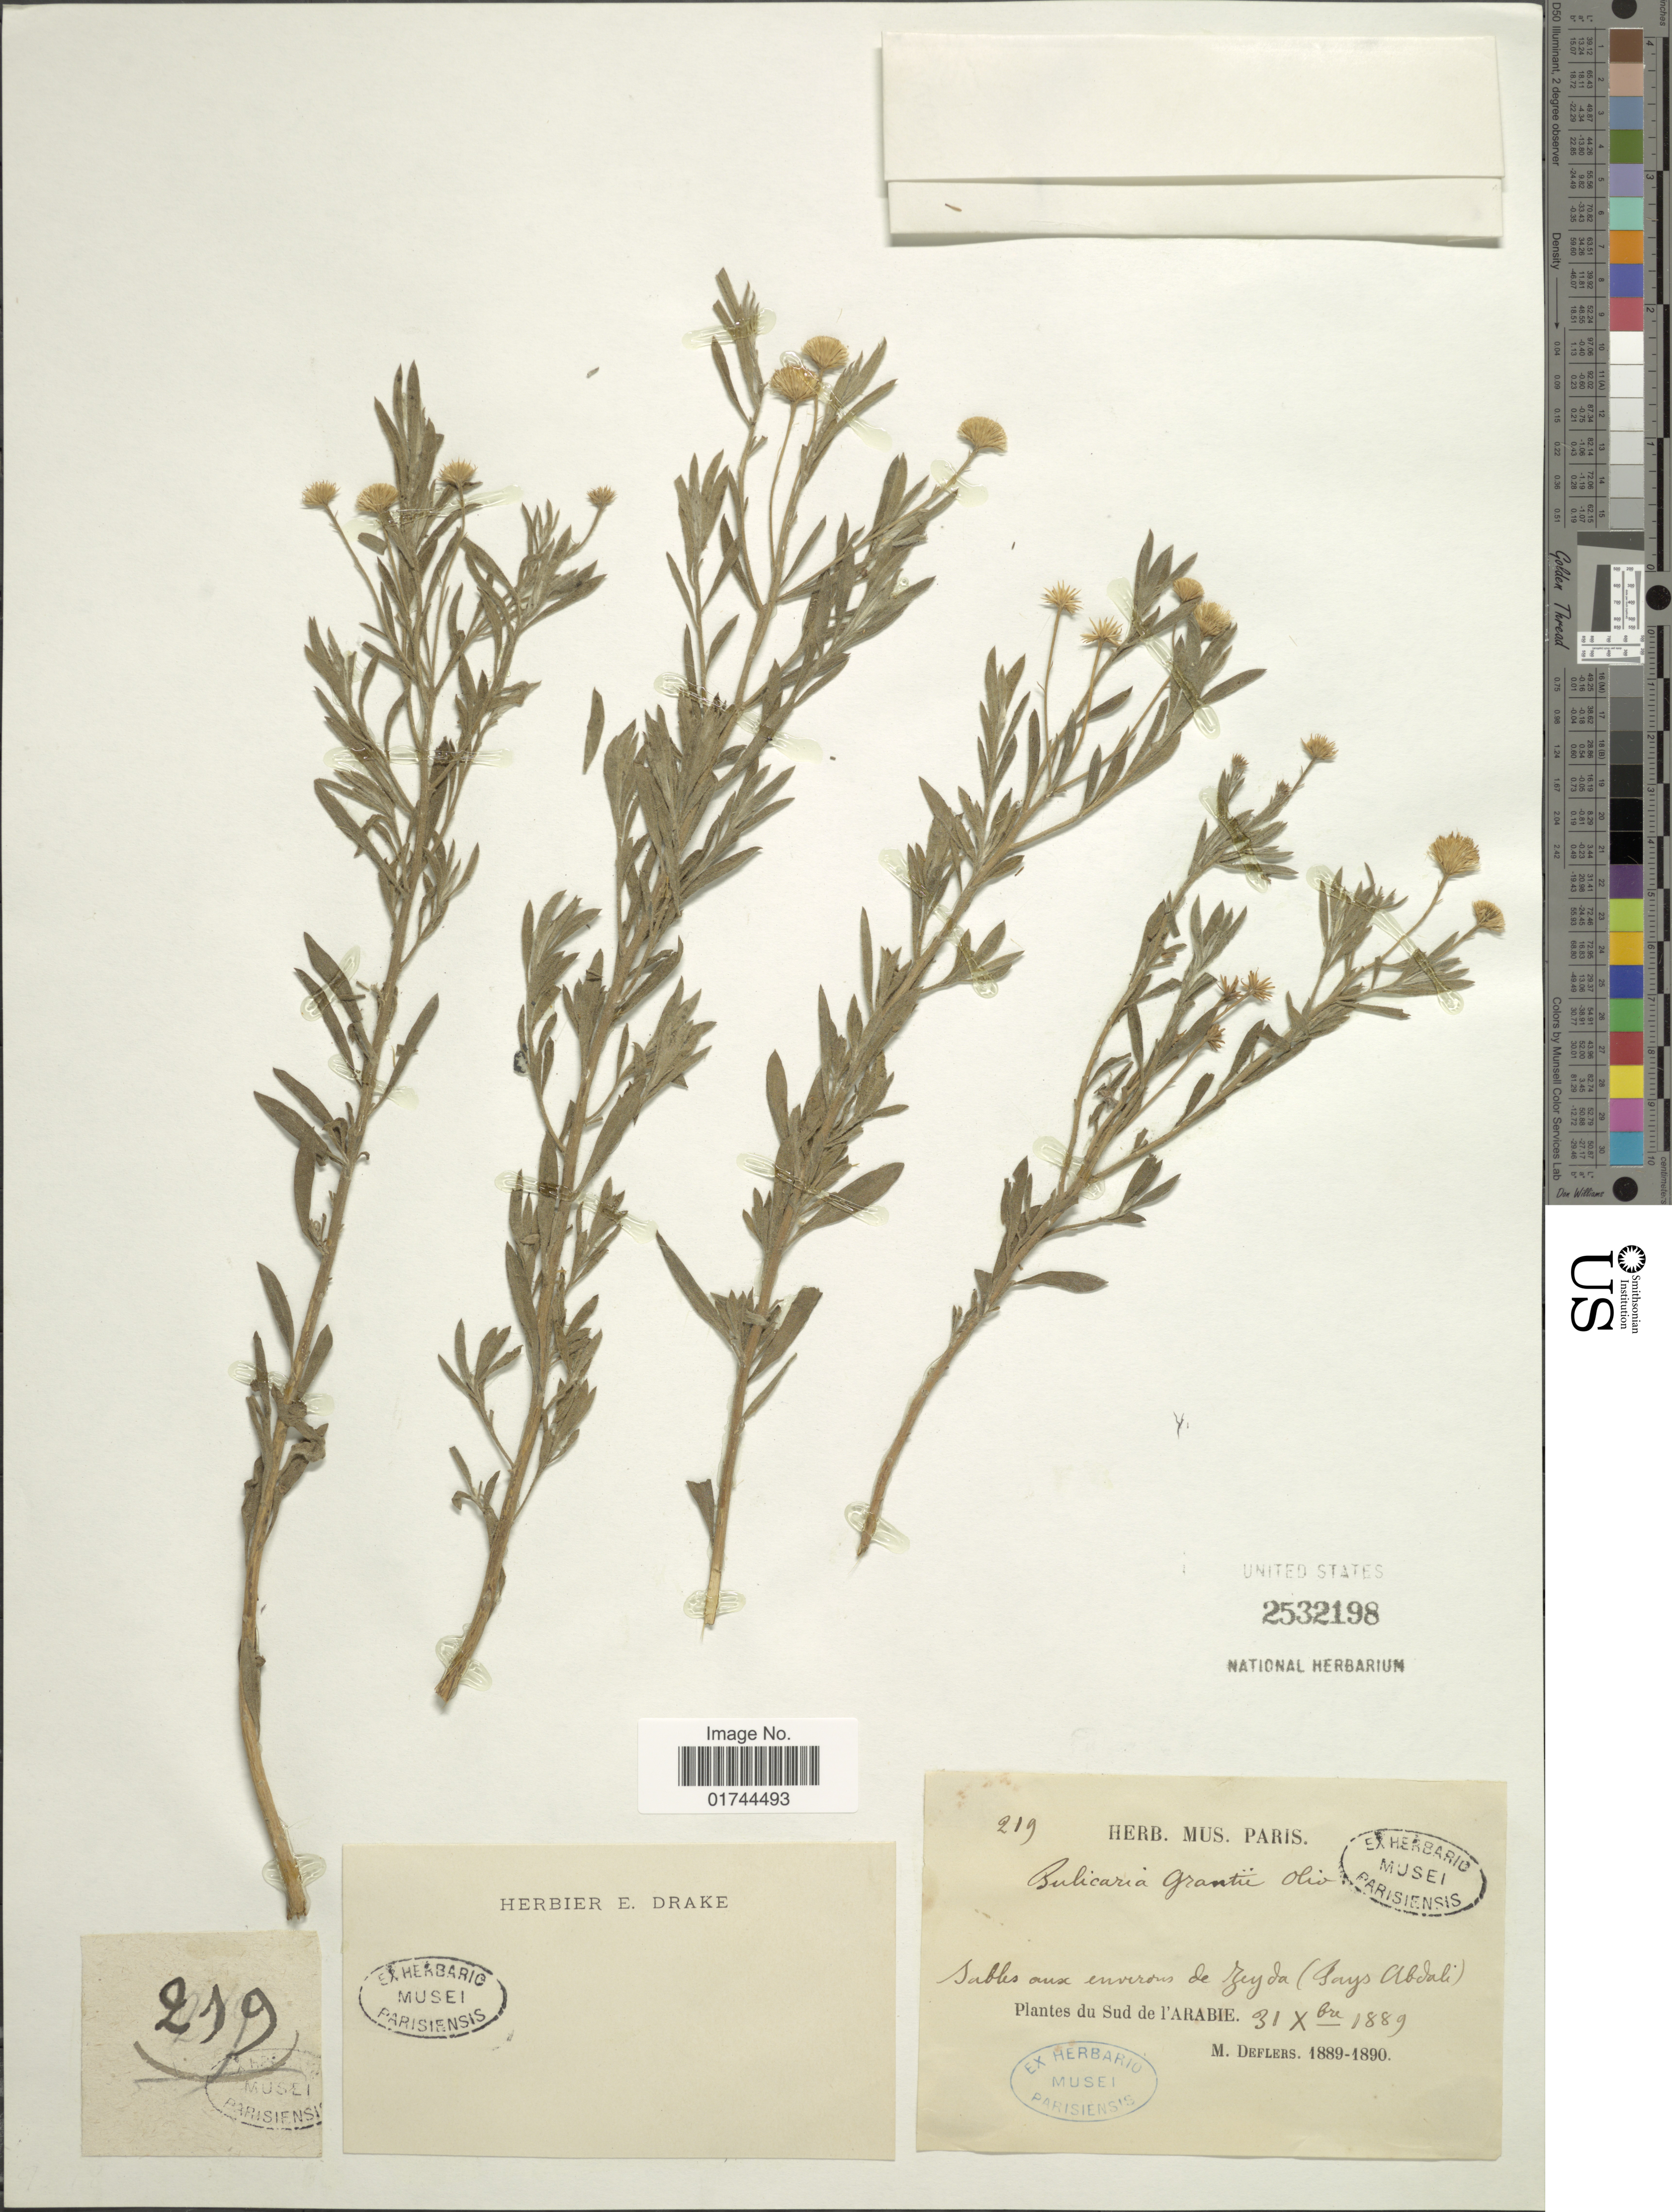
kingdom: Plantae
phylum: Tracheophyta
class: Magnoliopsida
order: Asterales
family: Asteraceae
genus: Pulicaria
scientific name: Pulicaria grantii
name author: (Boiss.) Oliver, M. G. & Hiern ex Oliver, M. G.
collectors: M. Deflers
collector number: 219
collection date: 1889-10-31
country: Saudi Arabia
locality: Sud de I'Arabie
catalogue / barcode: US 2532198